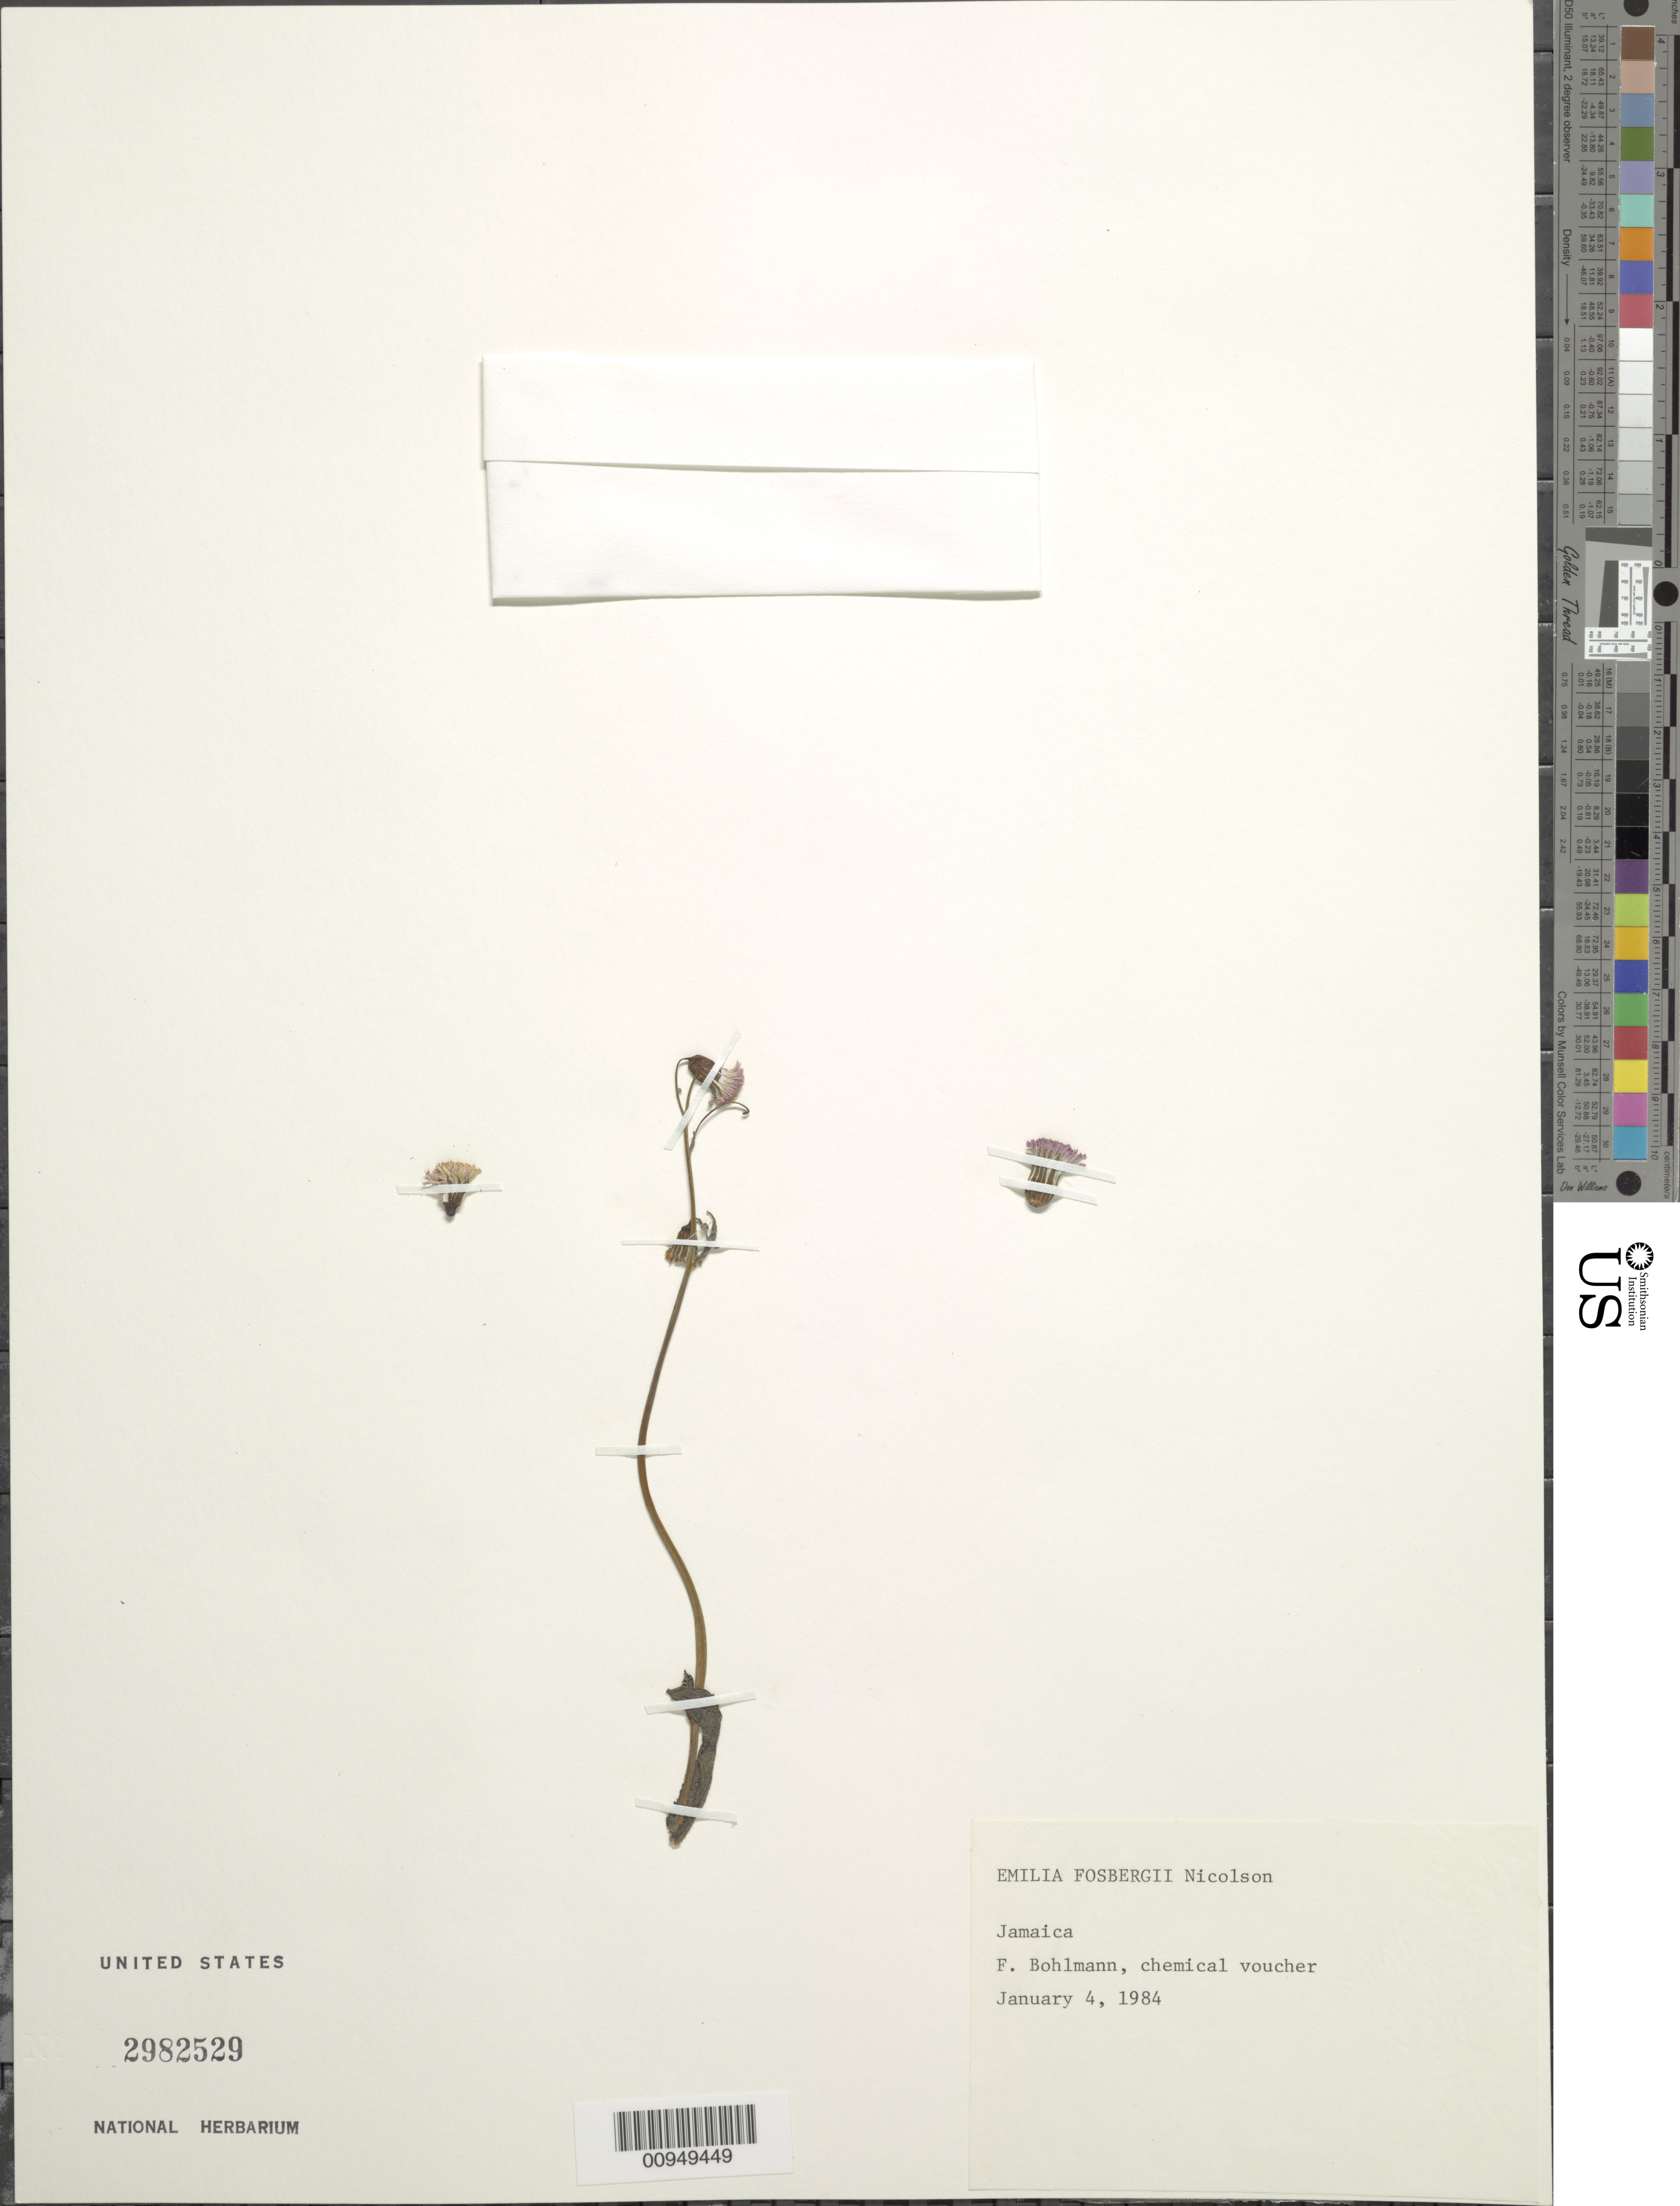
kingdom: Plantae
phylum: Tracheophyta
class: Magnoliopsida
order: Asterales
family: Asteraceae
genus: Emilia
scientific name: Emilia fosbergii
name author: Nicolson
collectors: Bohlmann, F.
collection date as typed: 04 Jan 1984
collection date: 1984-01-04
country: Jamaica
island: Jamaica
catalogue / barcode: US 2982529